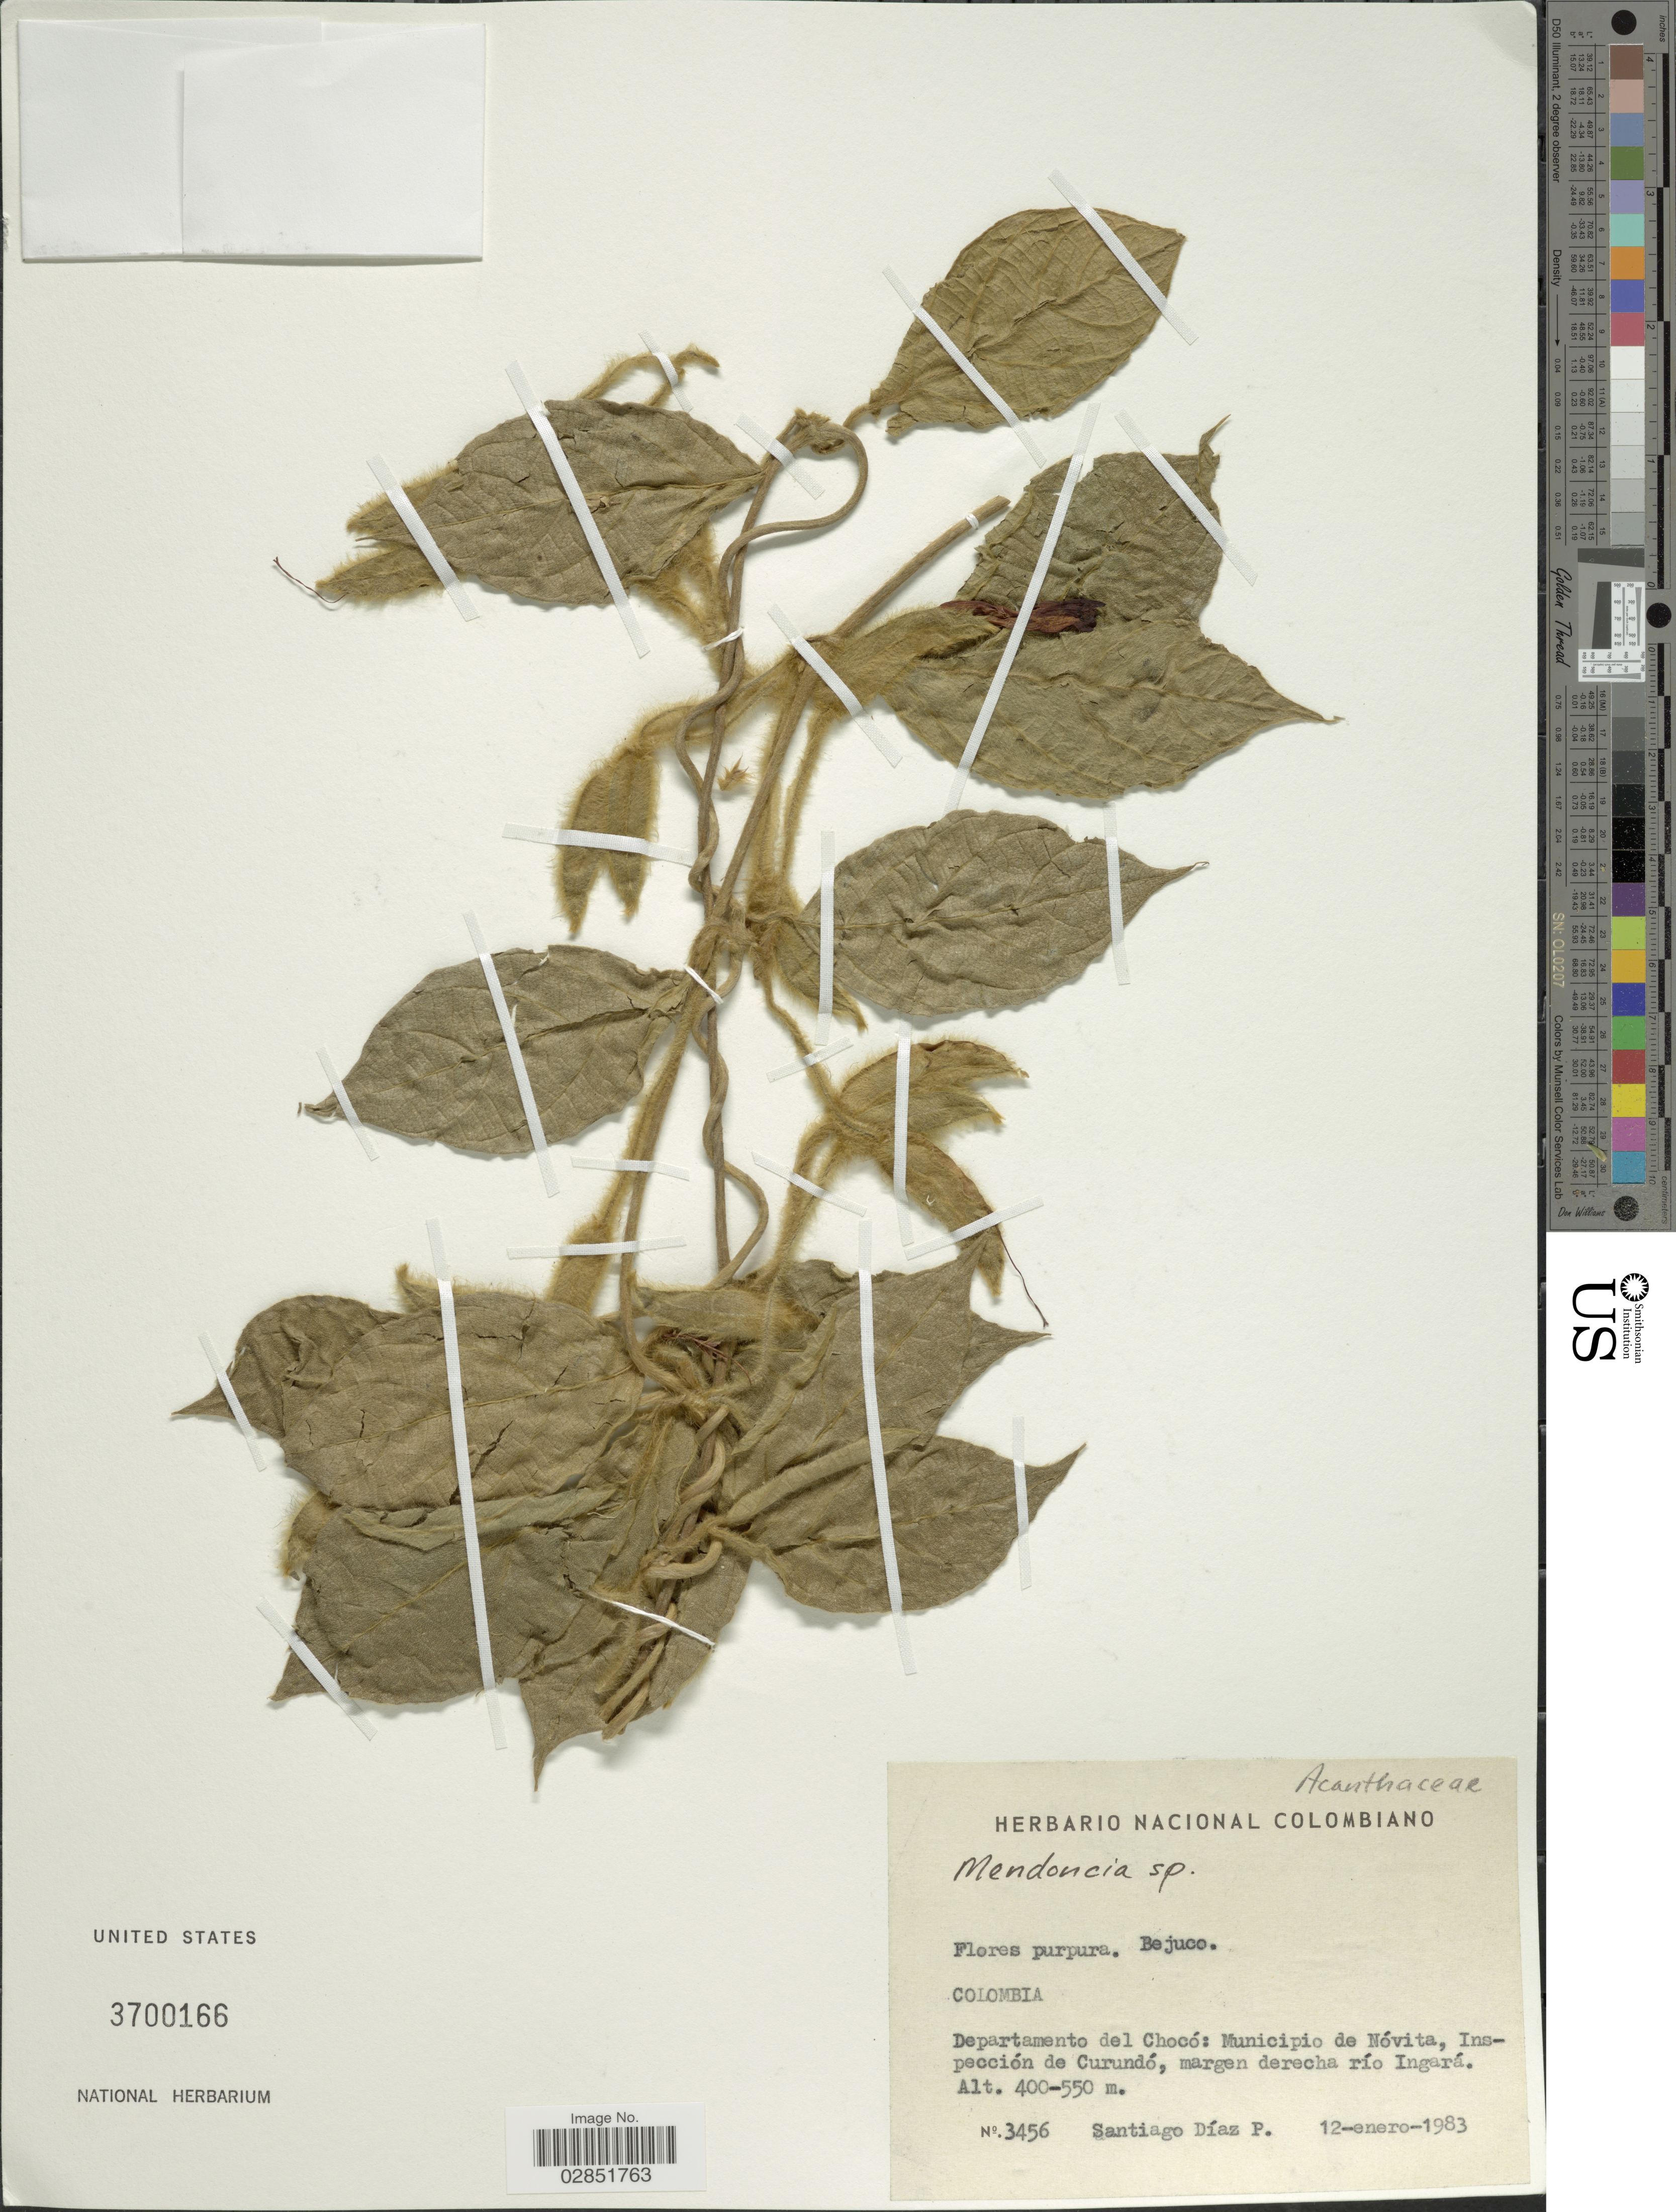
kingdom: Plantae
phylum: Tracheophyta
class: Magnoliopsida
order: Lamiales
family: Acanthaceae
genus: Mendoncia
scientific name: Mendoncia sp.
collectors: S. Diaz P.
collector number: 3456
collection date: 1983-01-12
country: Colombia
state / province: Chocó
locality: Departamento del Chocó: Municipio de Nóvitam Inspección de Curundó, margen derecha río Ingará.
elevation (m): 400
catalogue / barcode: US 3700166